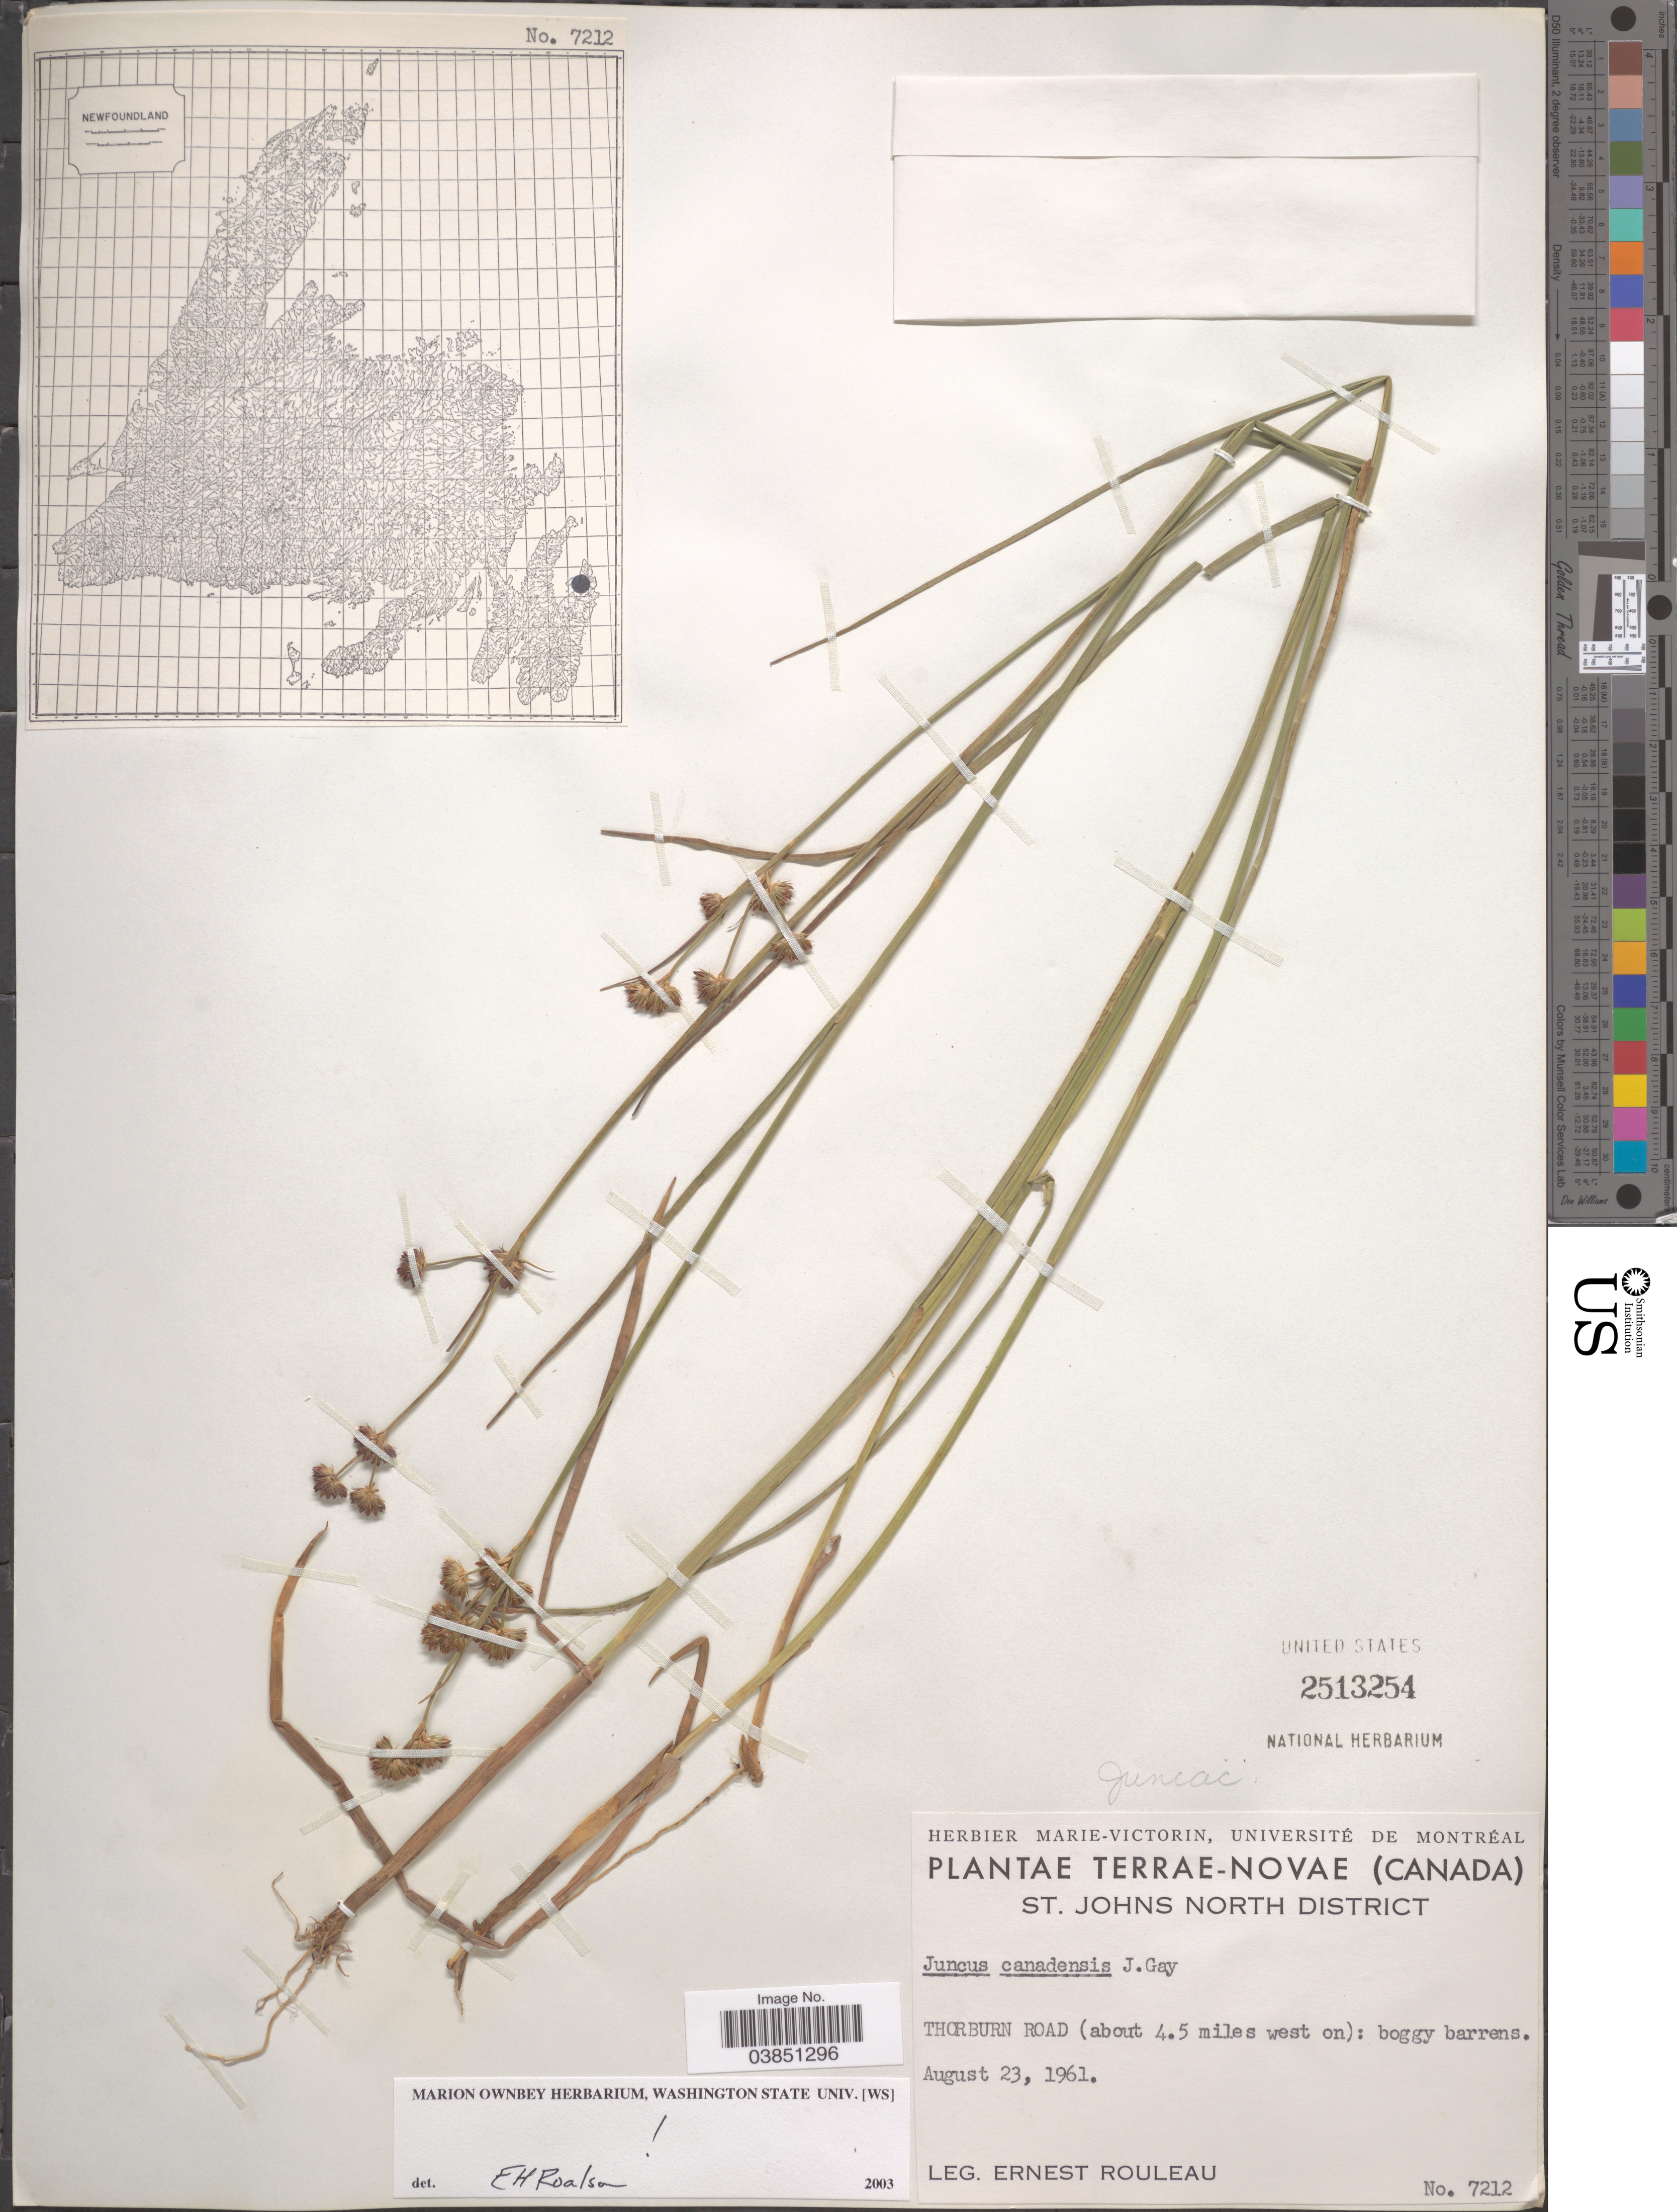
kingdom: Plantae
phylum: Tracheophyta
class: Liliopsida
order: Poales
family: Juncaceae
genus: Juncus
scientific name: Juncus canadensis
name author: J. Gay ex Laharpe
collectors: E. Rouleau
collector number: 7212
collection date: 1961-08-23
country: Canada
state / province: Newfoundland and Labrador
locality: Terrae-Novae. St. Johns North District. Thornburn Road (about 4.5 miles west on): boggy barrens.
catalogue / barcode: US 2513254